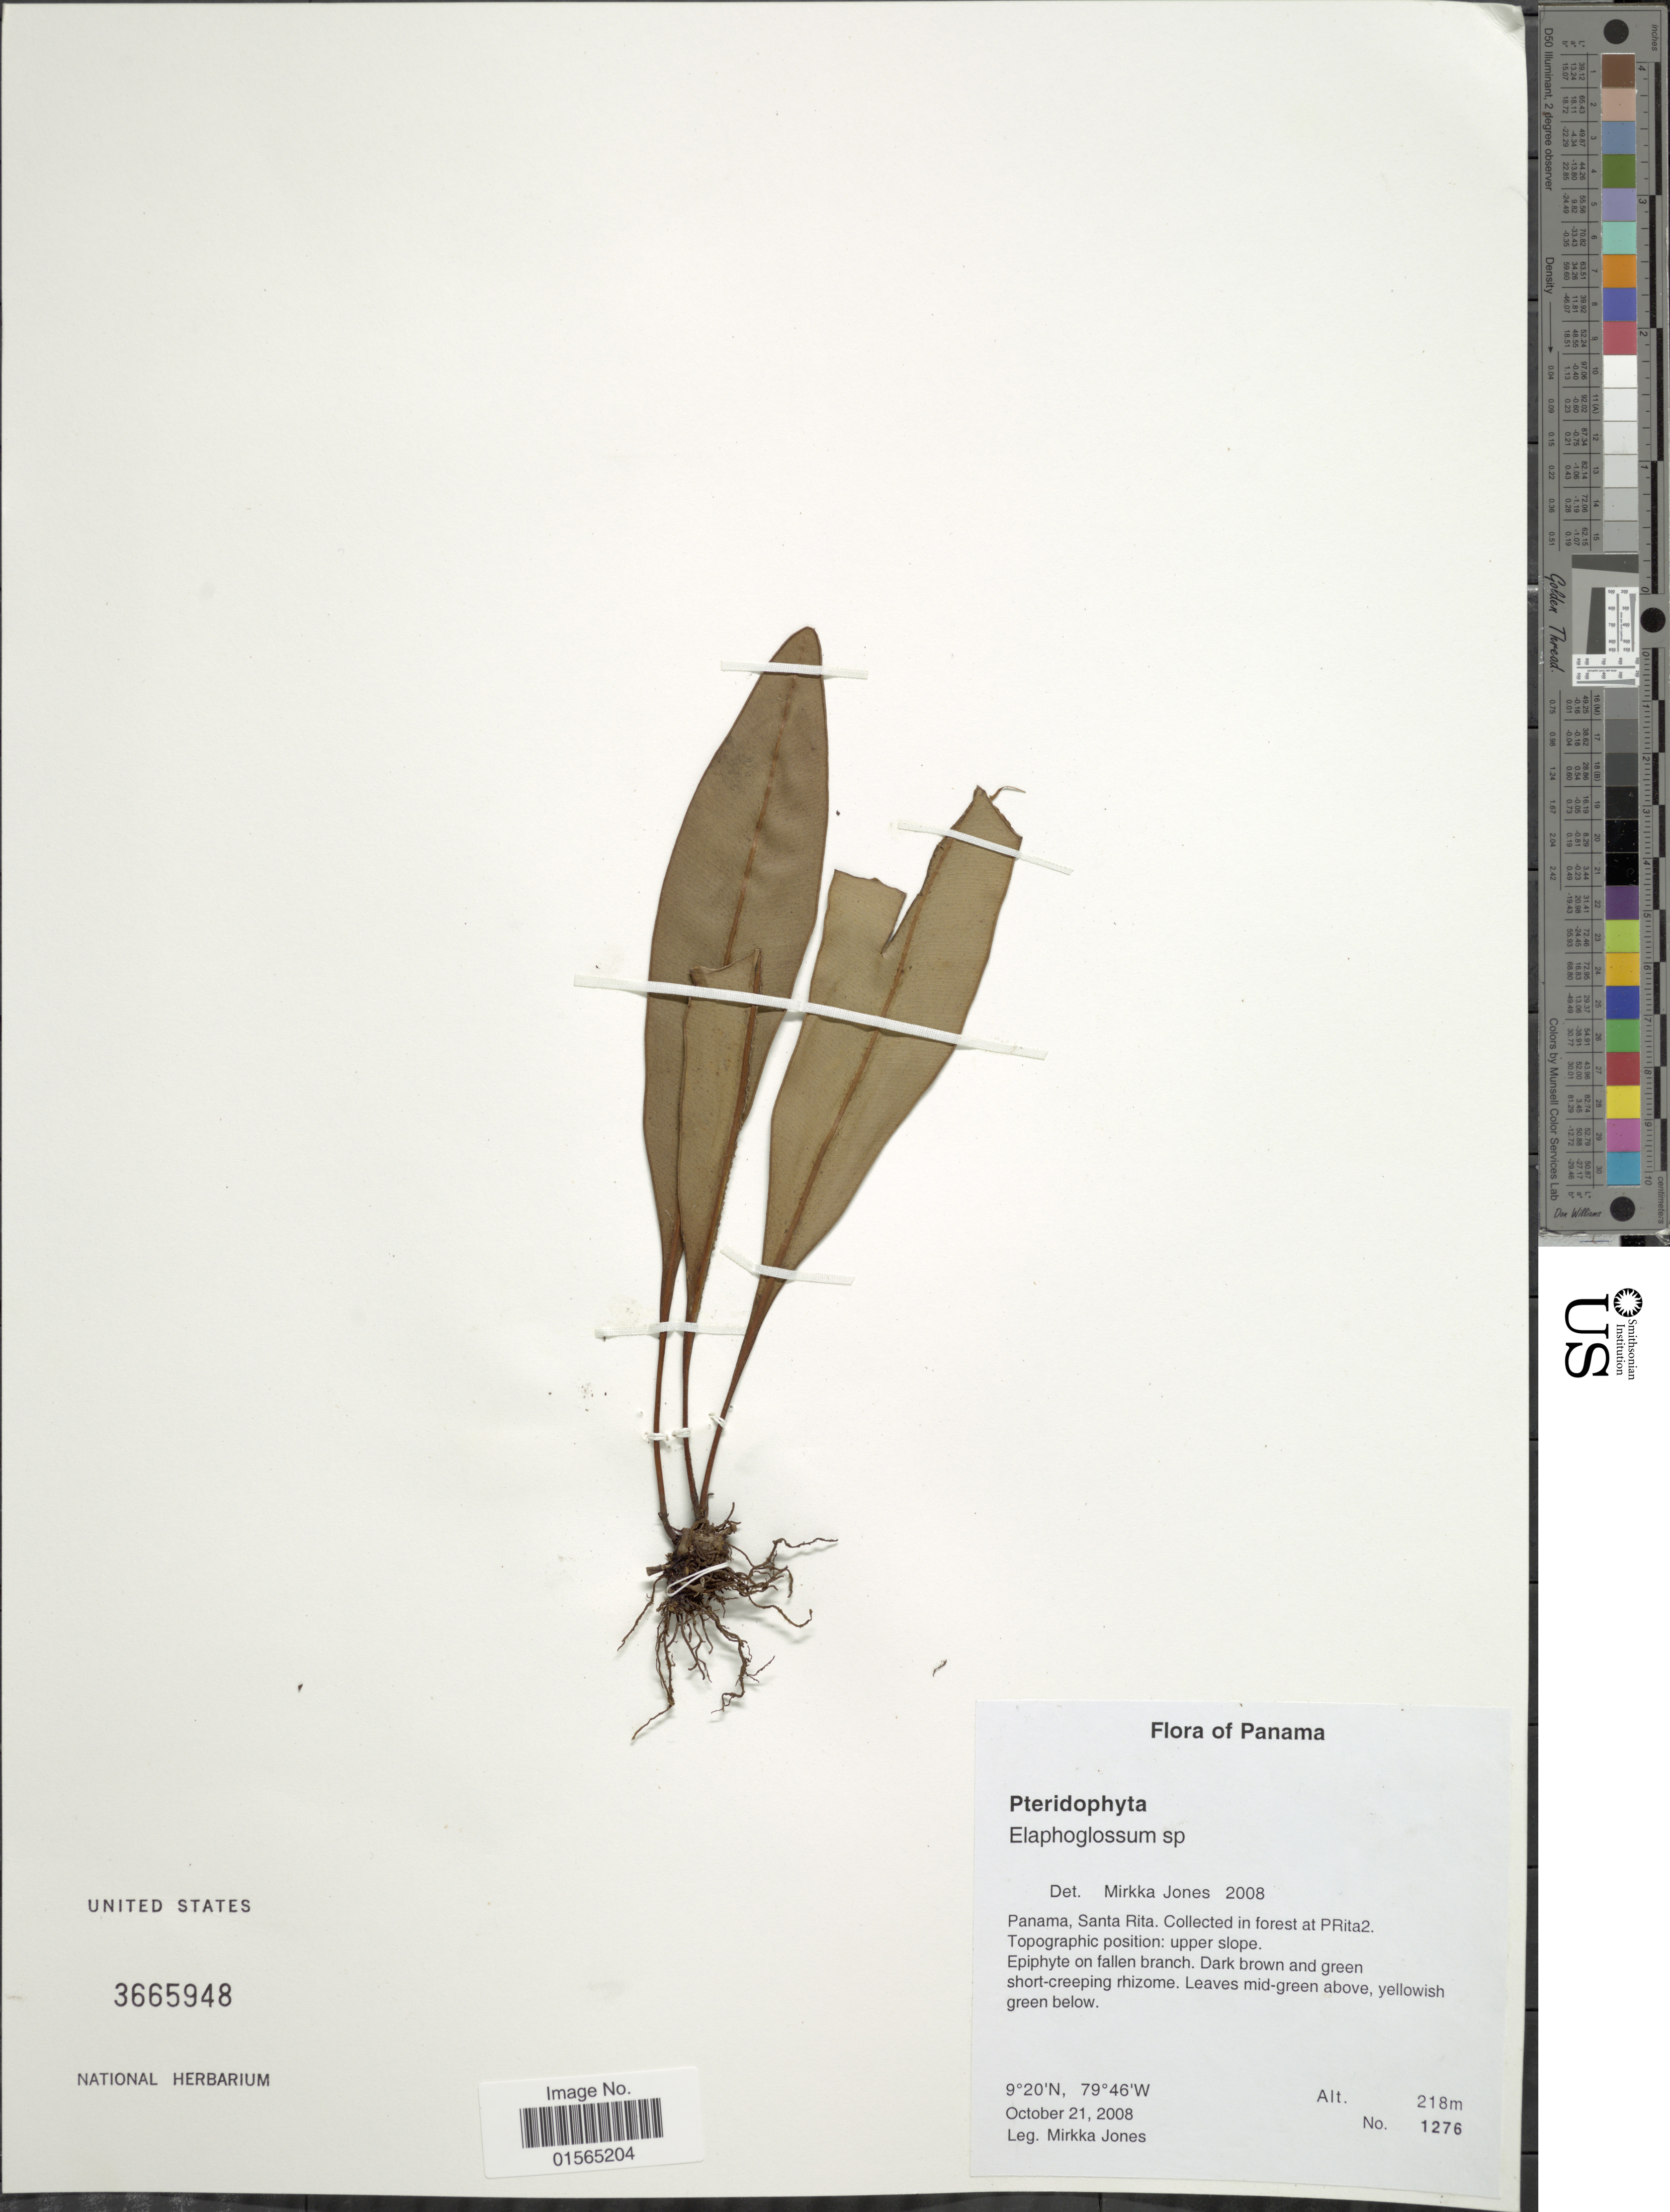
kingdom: Plantae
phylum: Tracheophyta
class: Polypodiopsida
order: Polypodiales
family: Dryopteridaceae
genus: Elaphoglossum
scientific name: Elaphoglossum sp.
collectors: M. Jones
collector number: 1276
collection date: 2008-10-21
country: Panama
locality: Santa Rita. Collected in forest at PRita2.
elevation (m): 218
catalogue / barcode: US 3665948